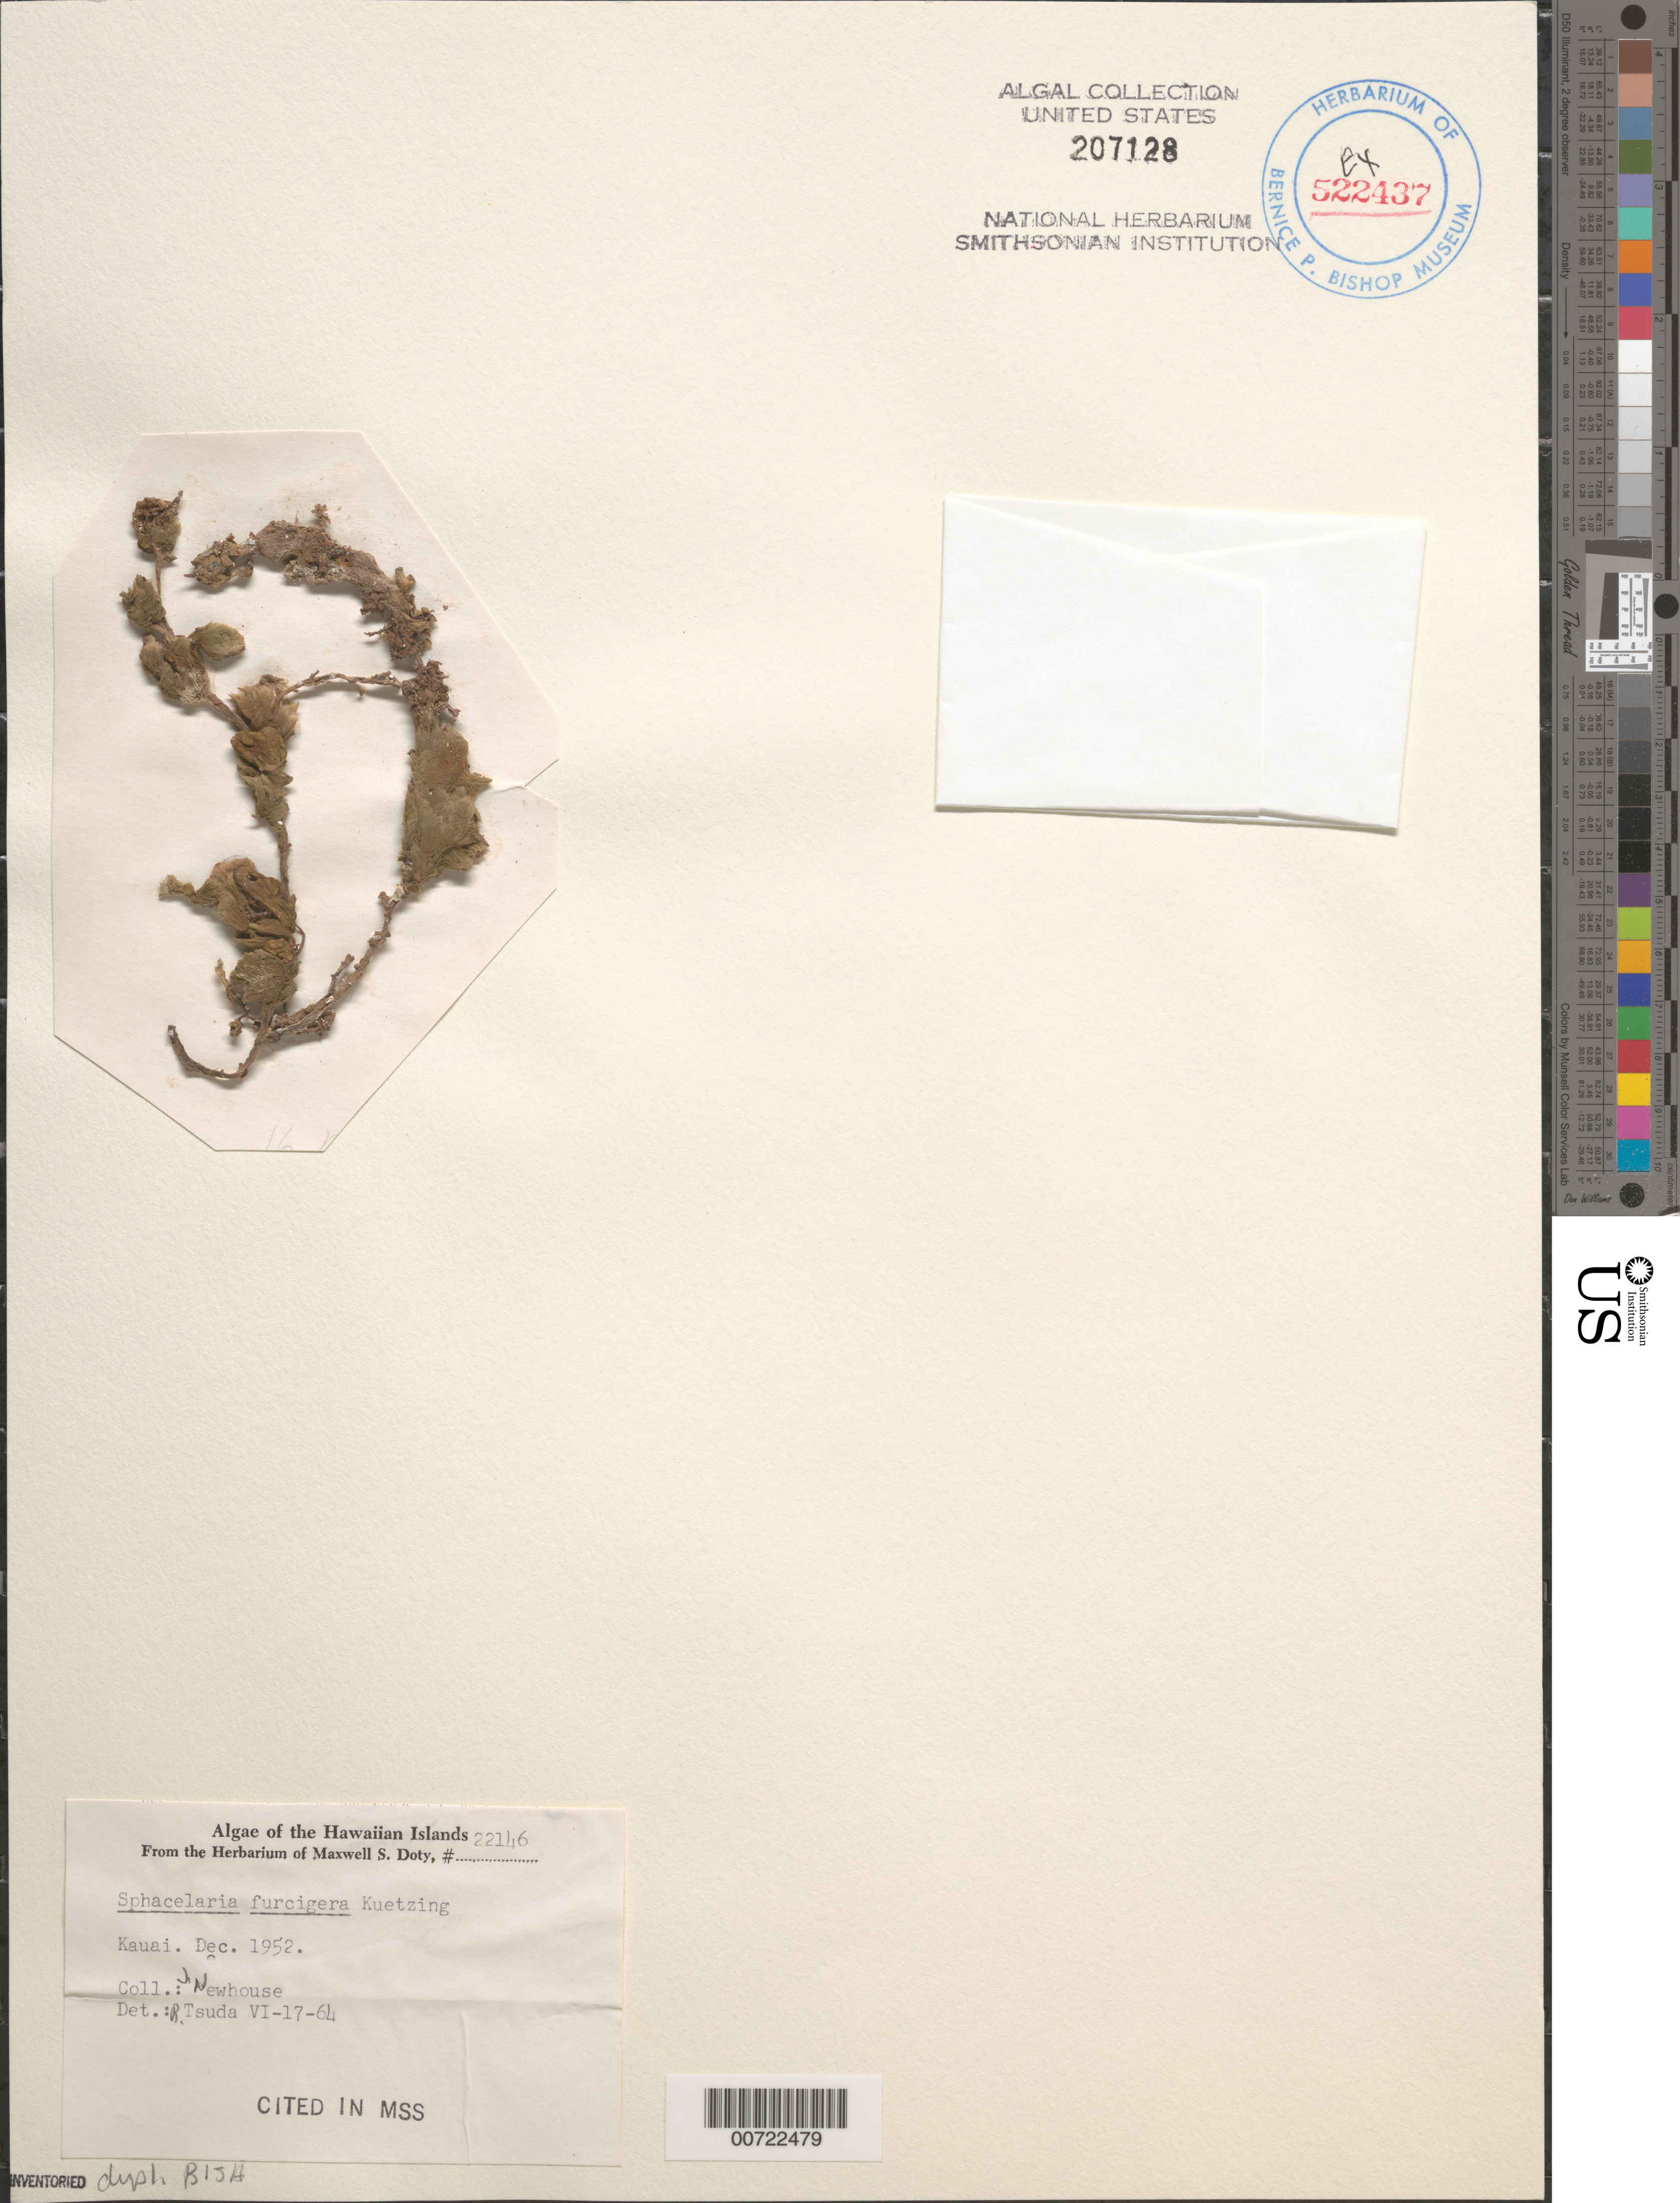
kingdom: Chromista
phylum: Ochrophyta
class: Phaeophyceae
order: Sphacelariales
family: Sphacelariaceae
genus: Sphacelaria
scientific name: Sphacelaria rigidula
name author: Kütz.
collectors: W. J. Newhouse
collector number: MSD 22146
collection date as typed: Dec 1952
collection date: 1952-12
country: United States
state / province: Hawaii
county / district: Kauai County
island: Kaua'i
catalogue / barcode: US 207128